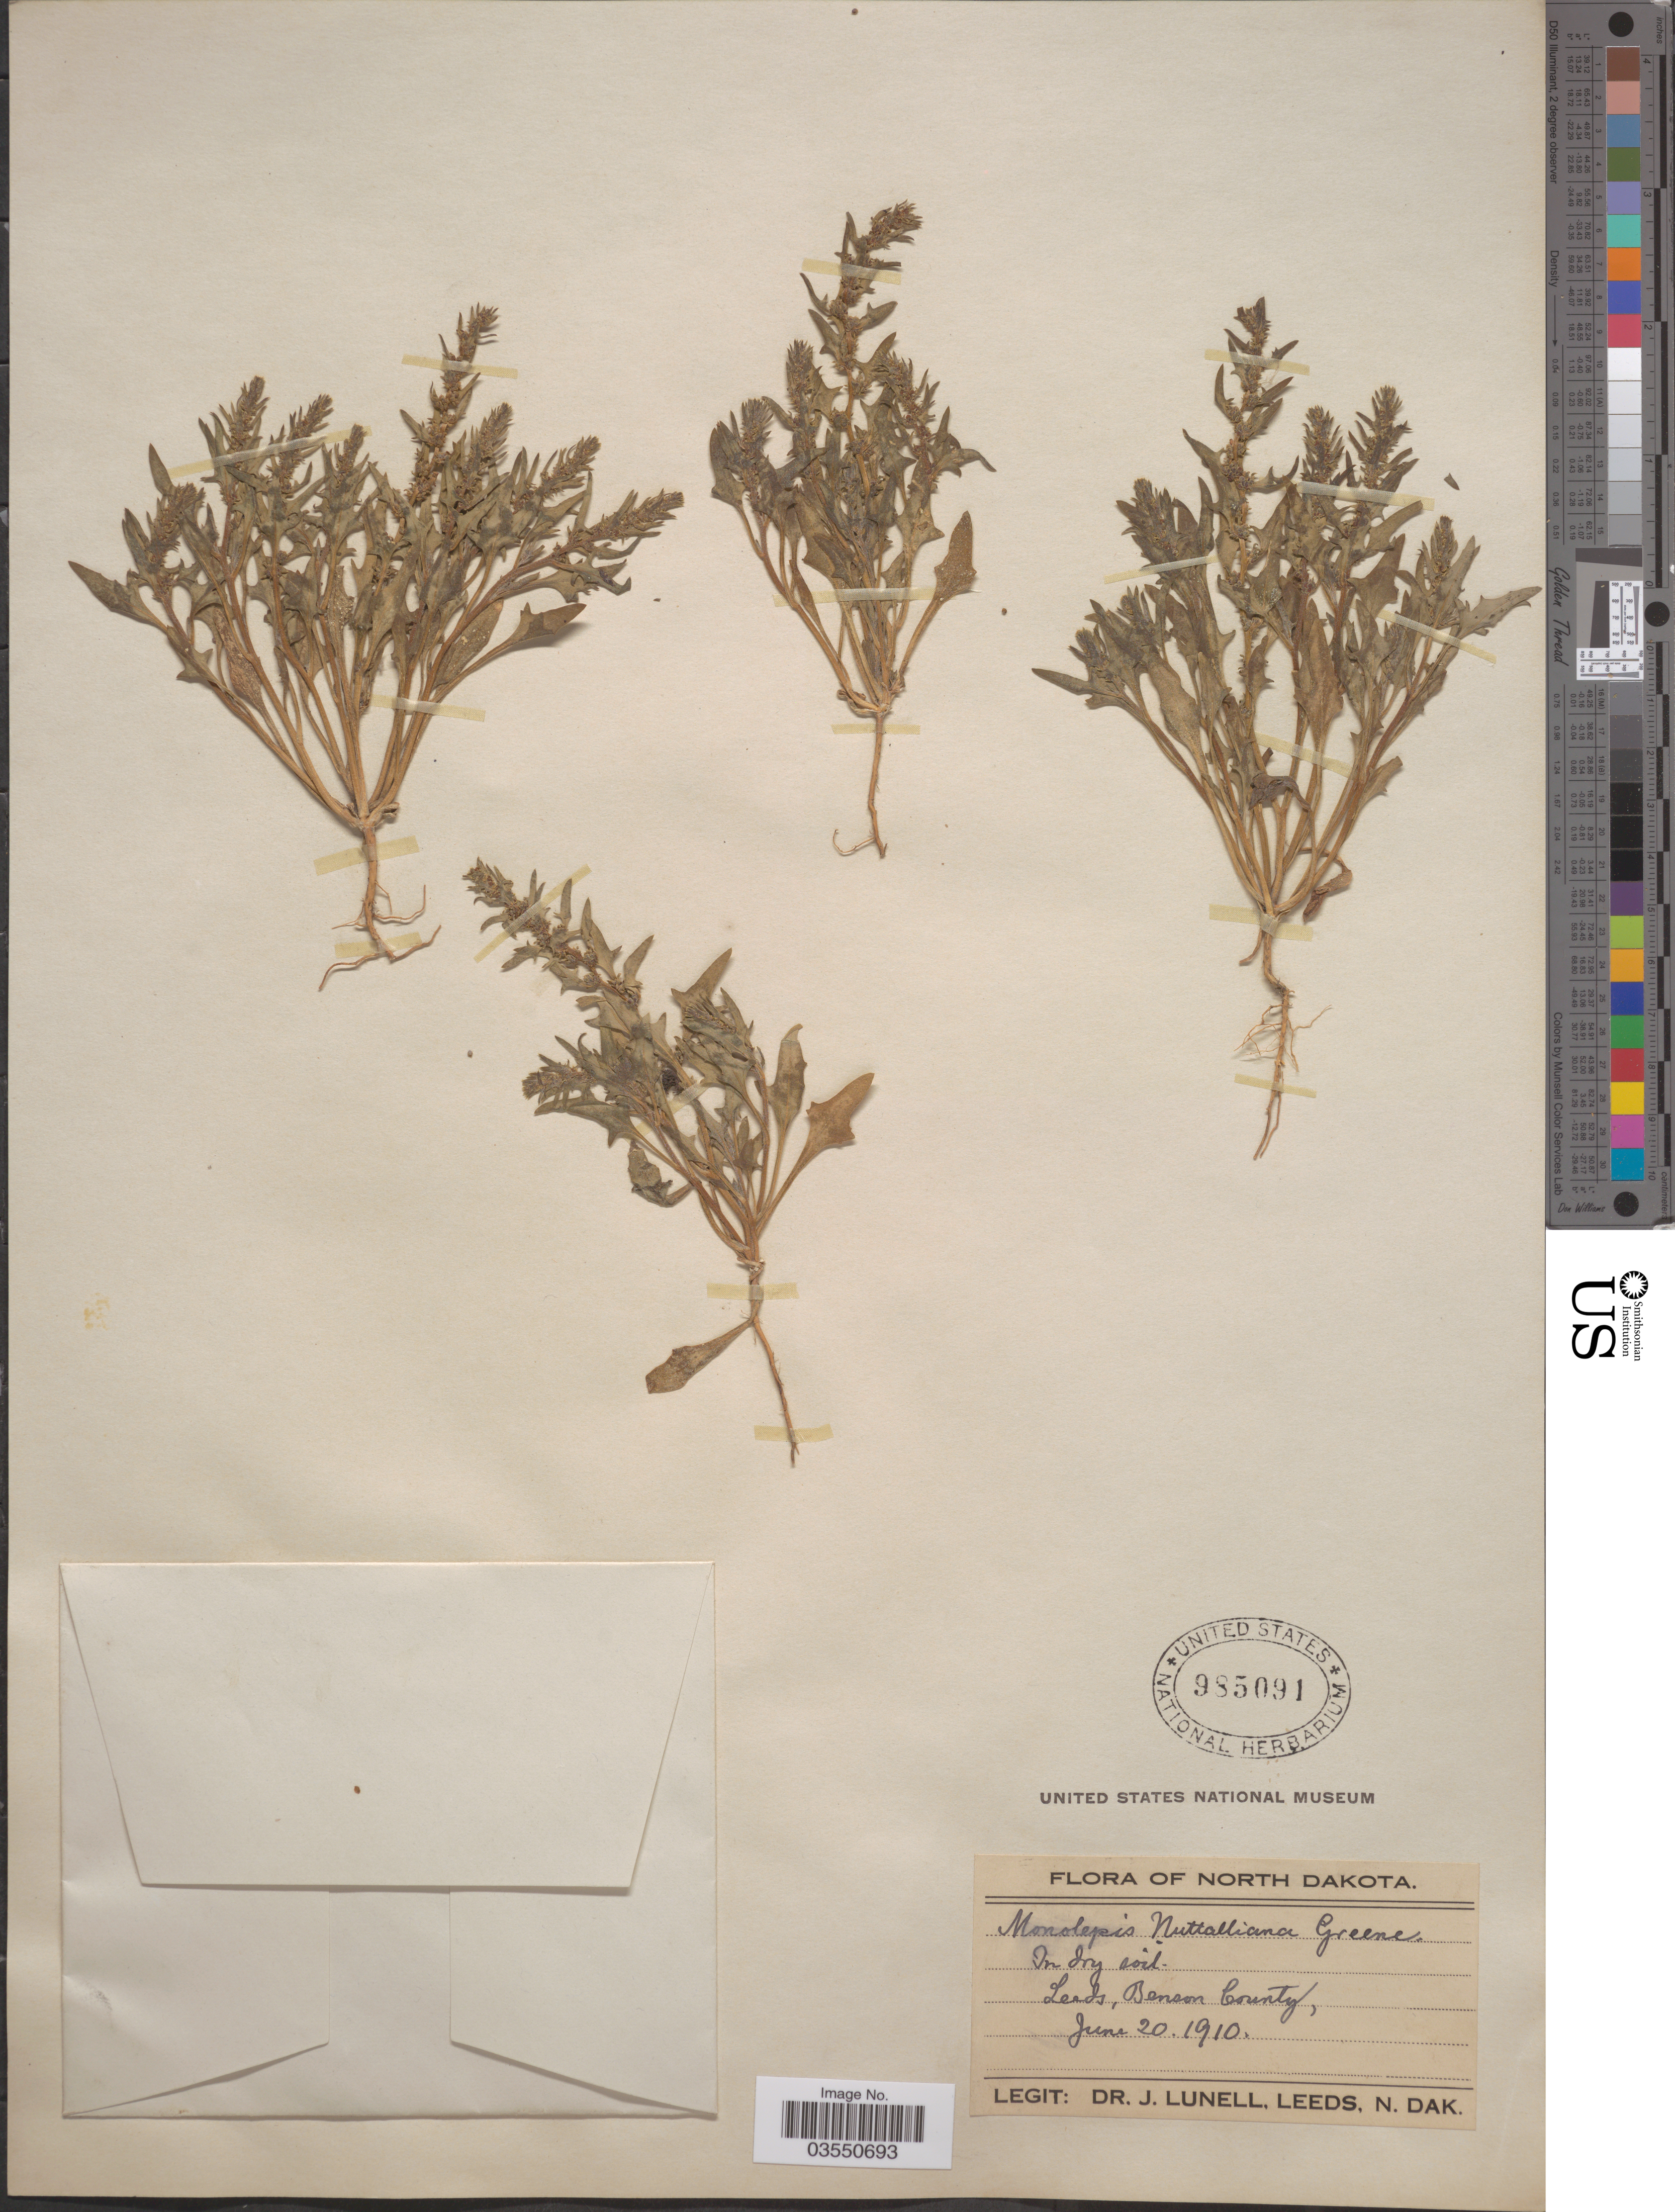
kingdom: Plantae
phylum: Tracheophyta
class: Magnoliopsida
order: Caryophyllales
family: Amaranthaceae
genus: Blitum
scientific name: Blitum nuttallianum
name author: Schult.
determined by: U.S. National Herbarium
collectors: J. Lunell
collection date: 1910-06-20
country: United States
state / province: North Dakota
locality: Leeds, Benson County.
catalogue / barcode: US 985091